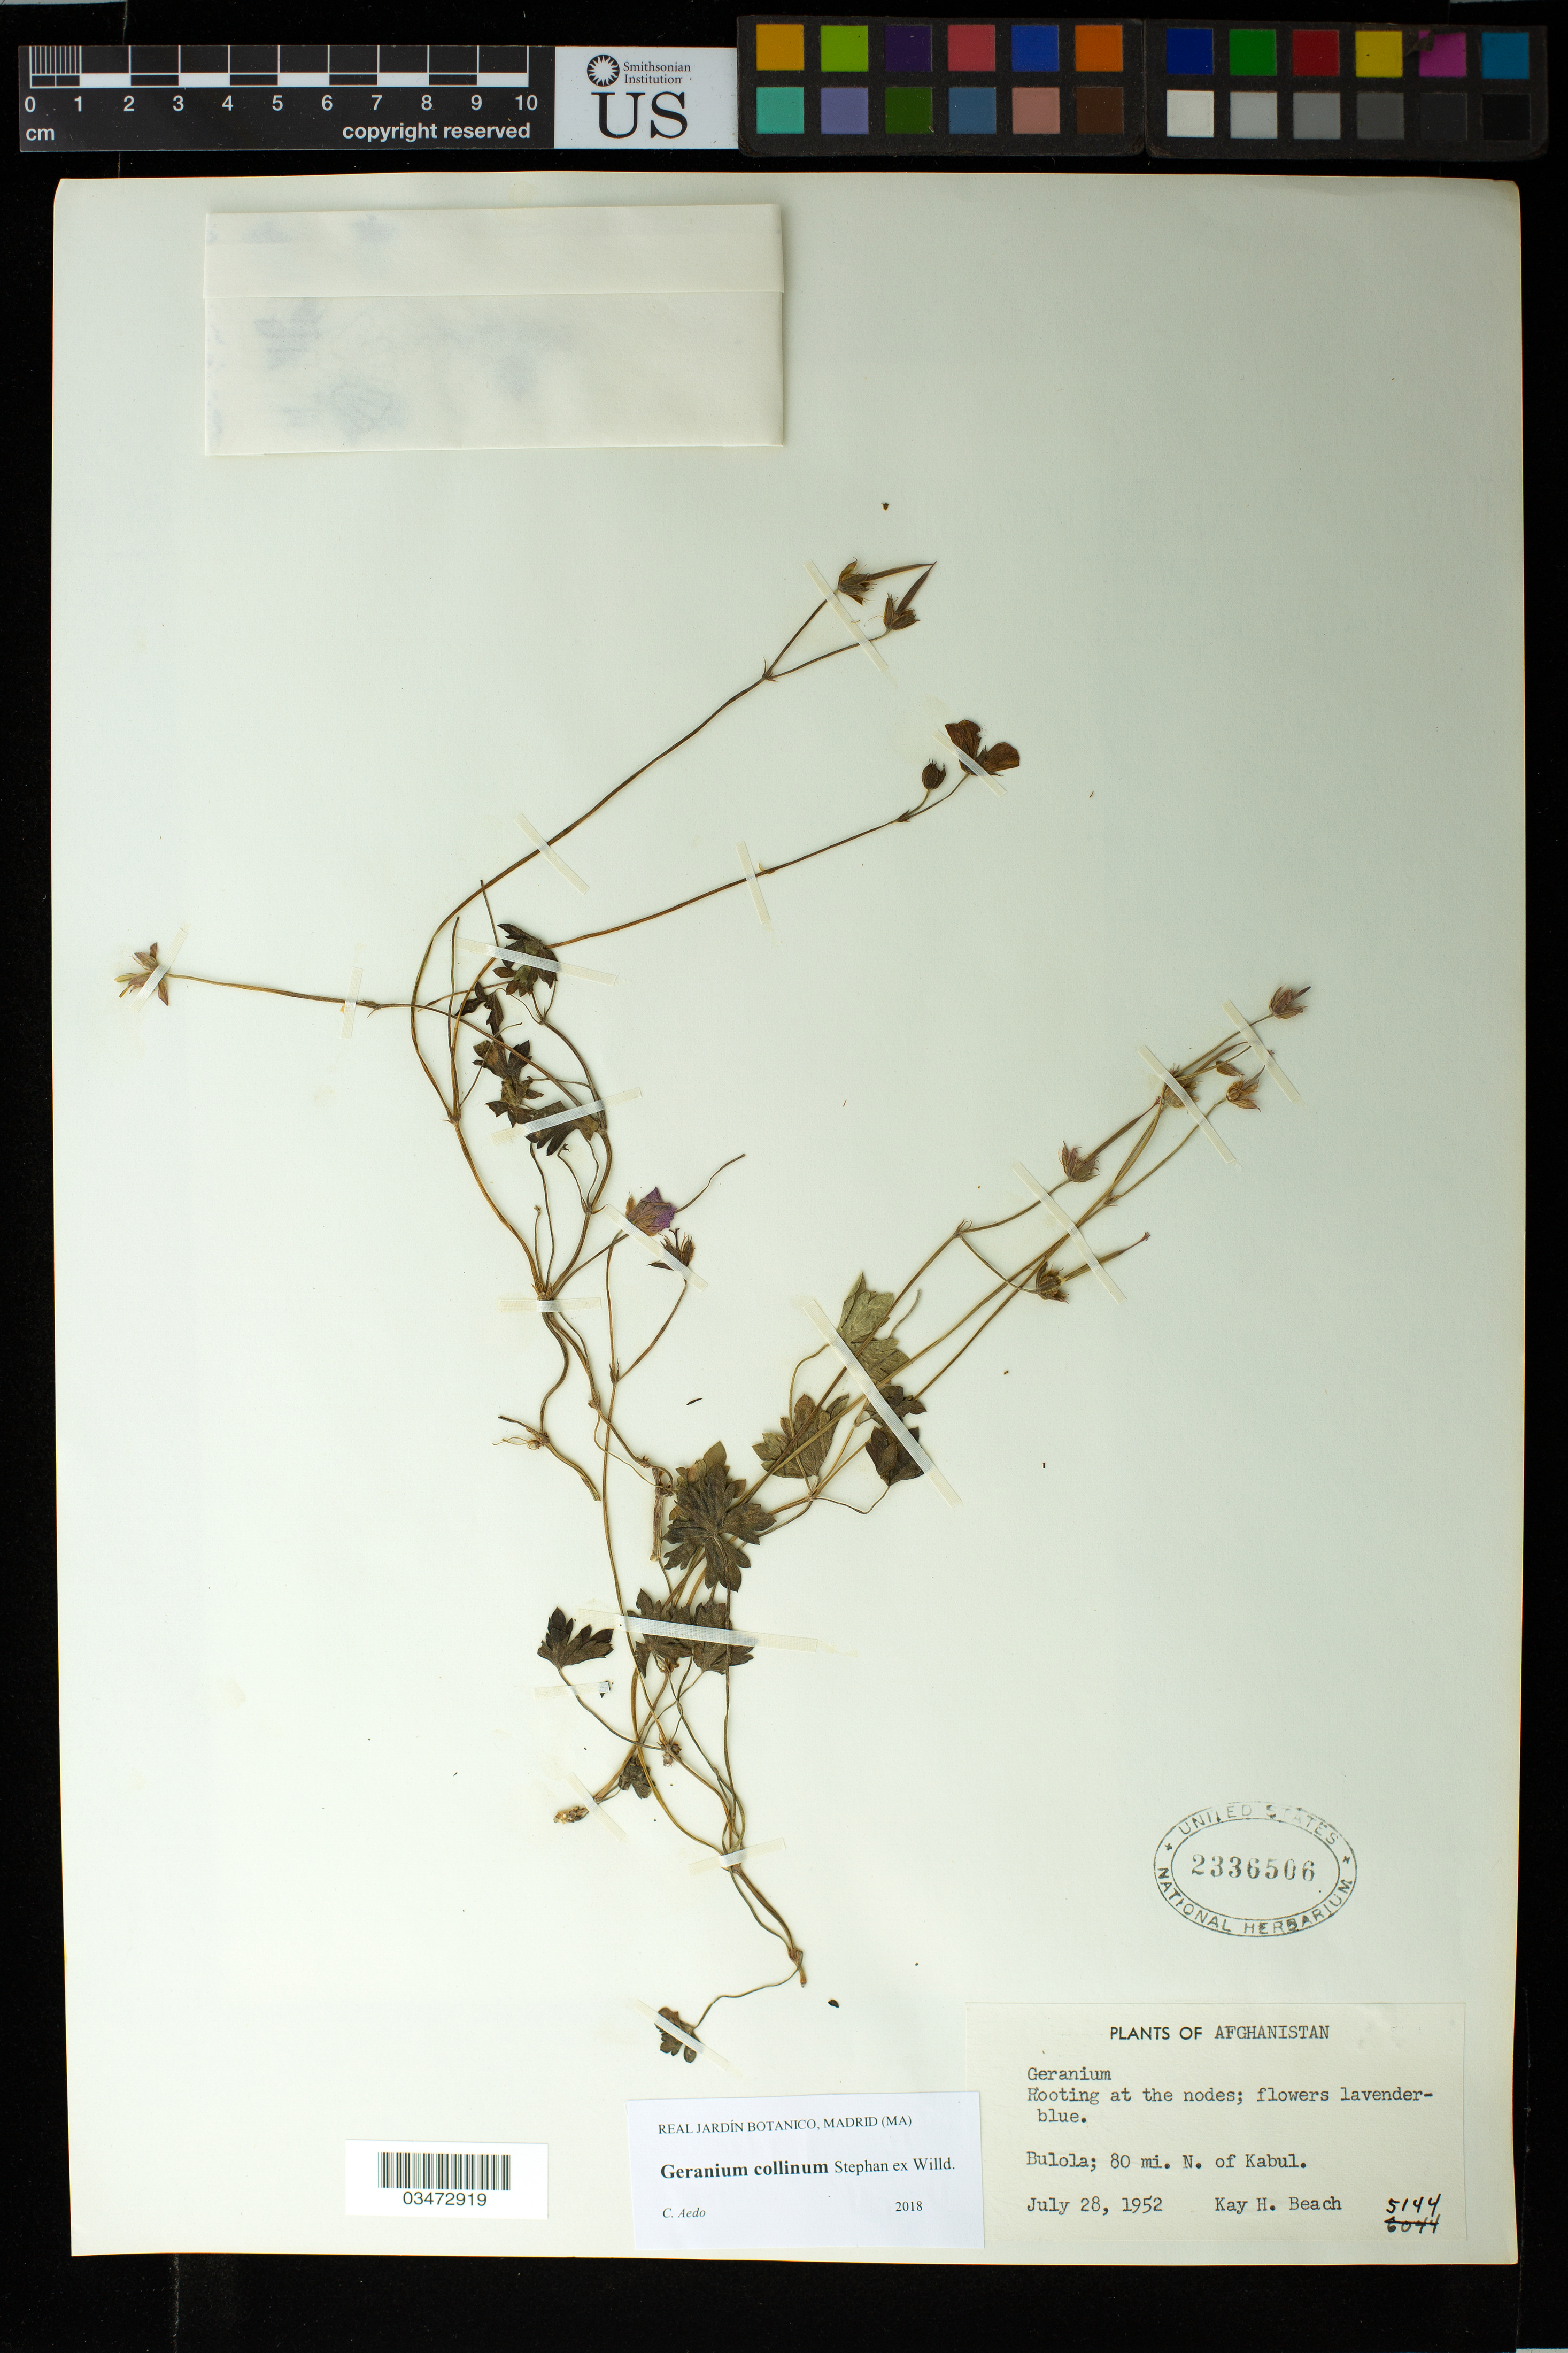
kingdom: Plantae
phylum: Tracheophyta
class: Magnoliopsida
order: Geraniales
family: Geraniaceae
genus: Geranium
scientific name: Geranium collinum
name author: Stephan ex Willd.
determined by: Aedo, C.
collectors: K. H. Beach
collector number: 5144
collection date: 1952-07-28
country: Afghanistan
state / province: Kabul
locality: Bulola. 80 mi. N. Kabul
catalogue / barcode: US 2336506